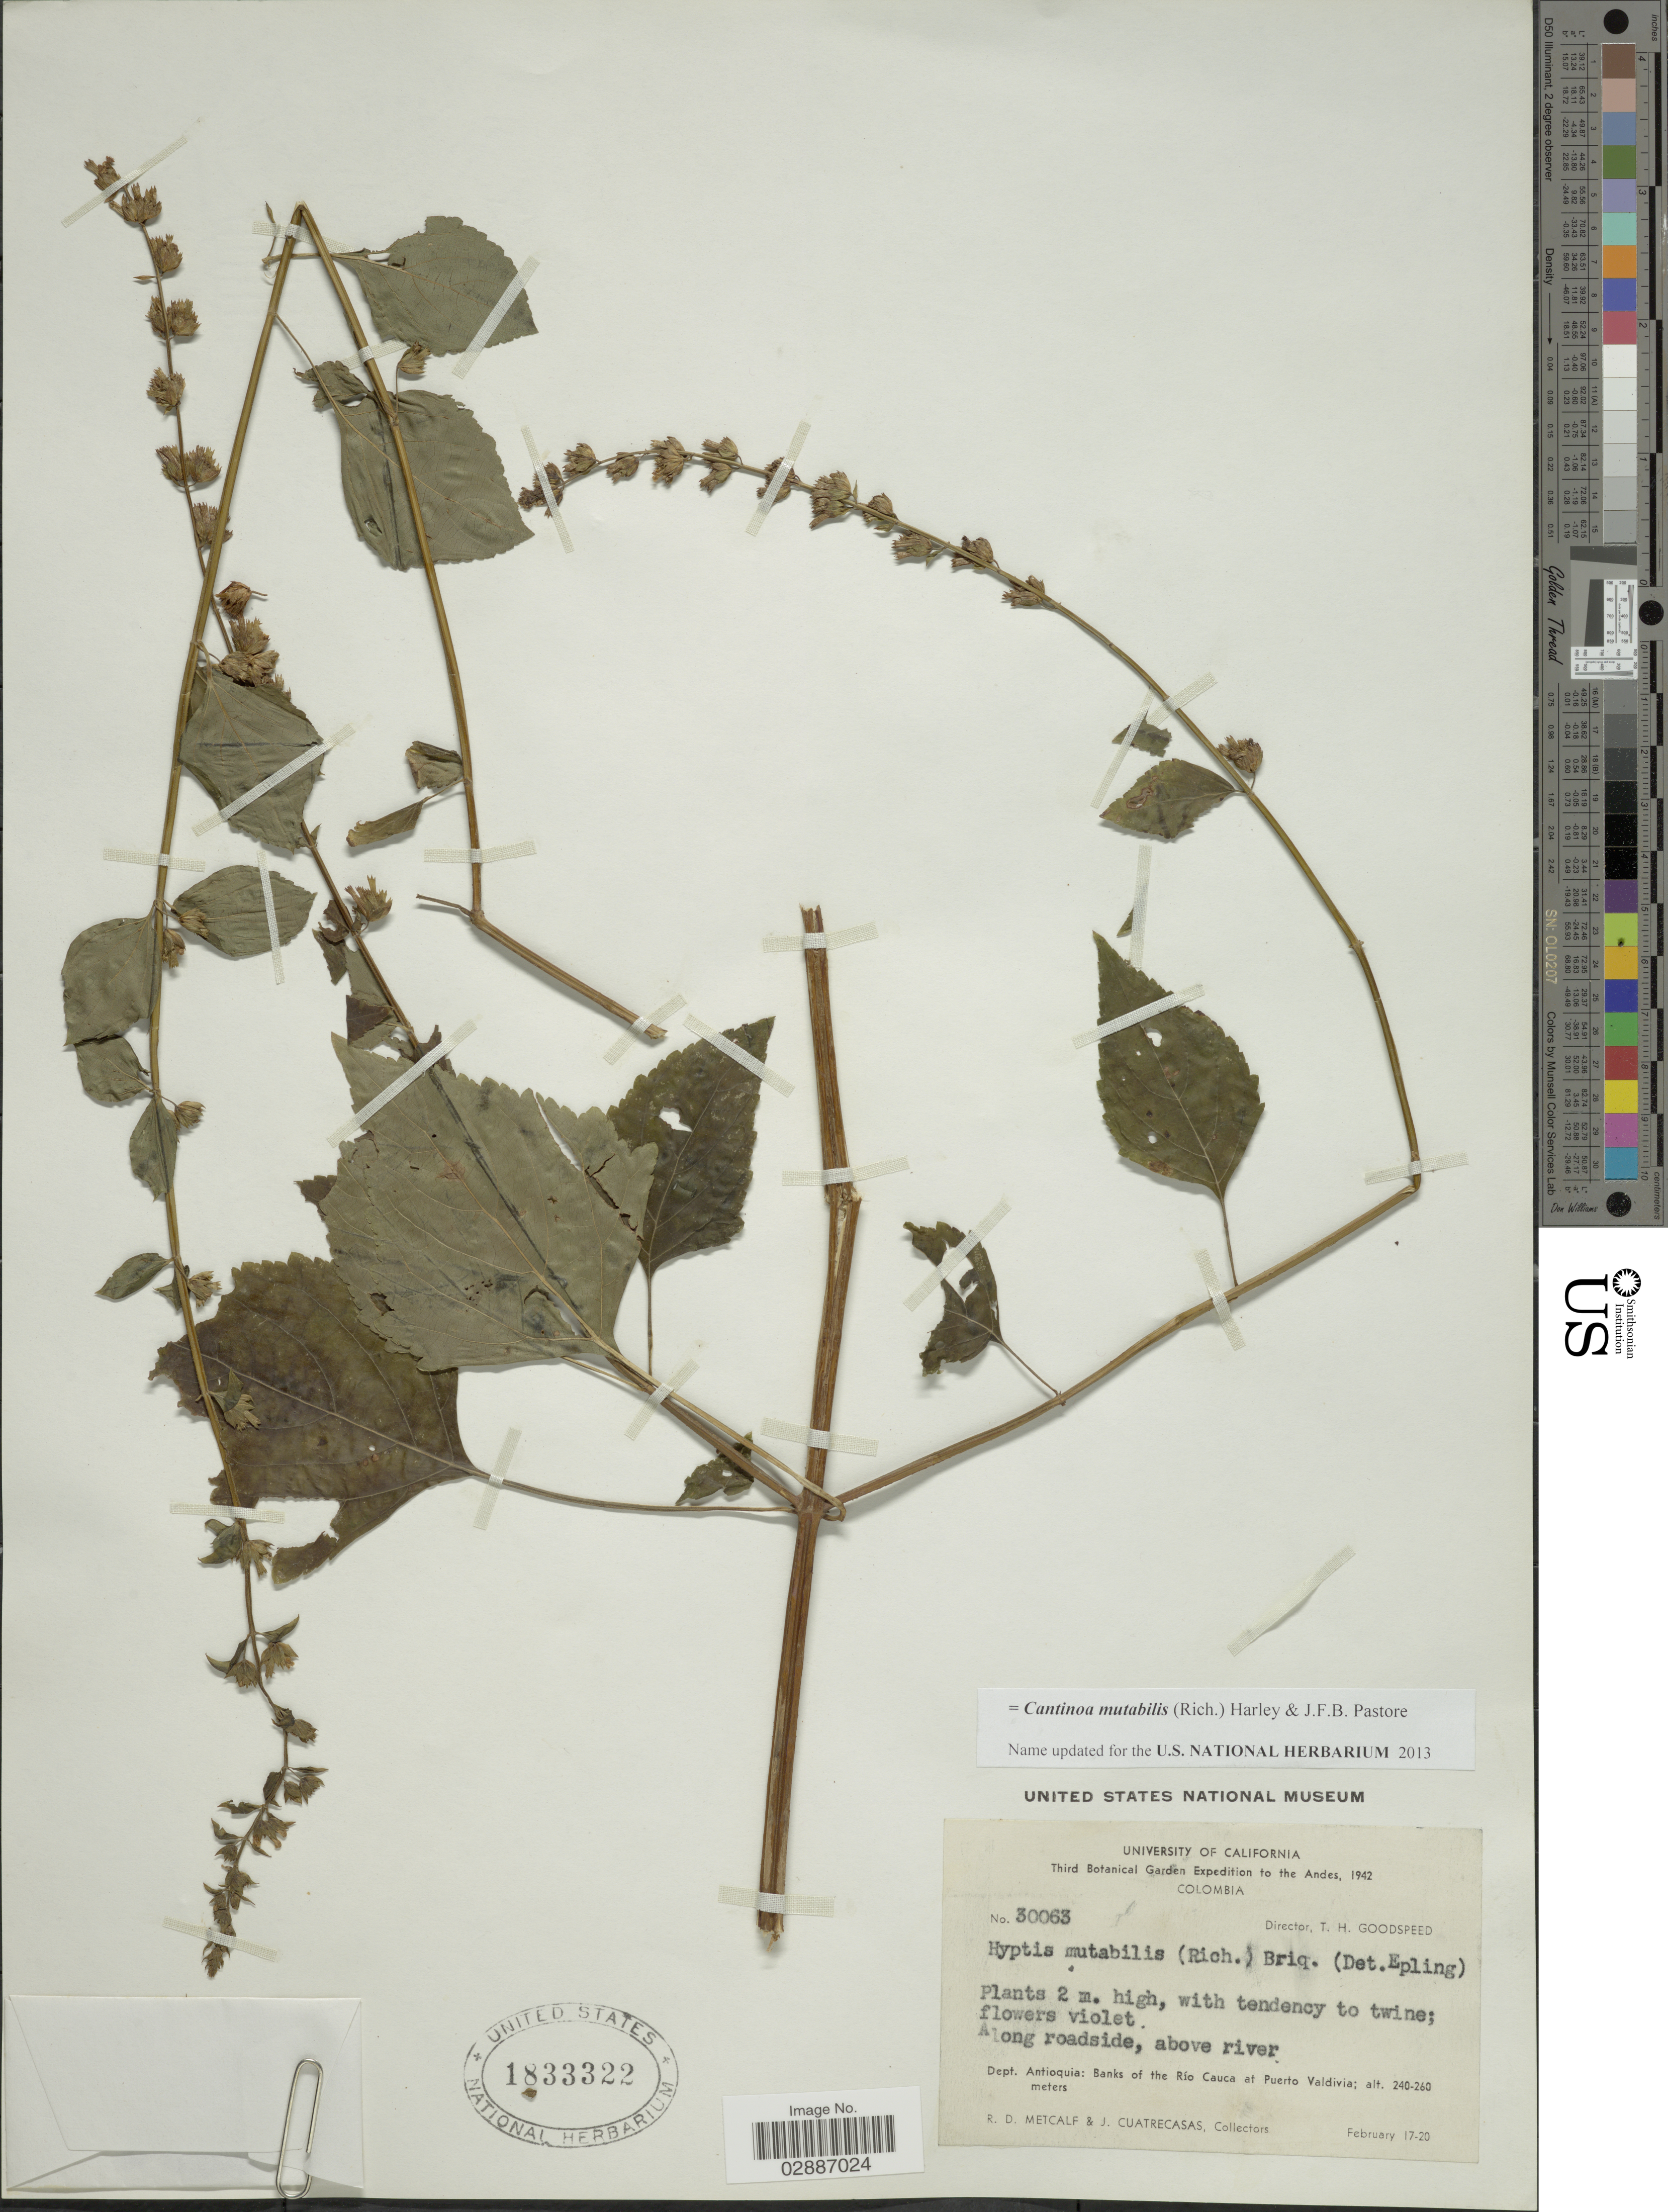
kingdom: Plantae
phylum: Tracheophyta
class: Magnoliopsida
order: Lamiales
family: Lamiaceae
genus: Cantinoa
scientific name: Cantinoa mutabilis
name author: (Epling) Harley & J.F.B. Pastore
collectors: R. D. Metcalf & J. Cuatrecasas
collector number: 30063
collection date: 1942-02-17/1942-02-20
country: Colombia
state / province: Antioquia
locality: Andes. Dept. Antioquia: Banks of the Río Cauca at Puerto Valdivia.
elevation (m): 240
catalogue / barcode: US 1833322